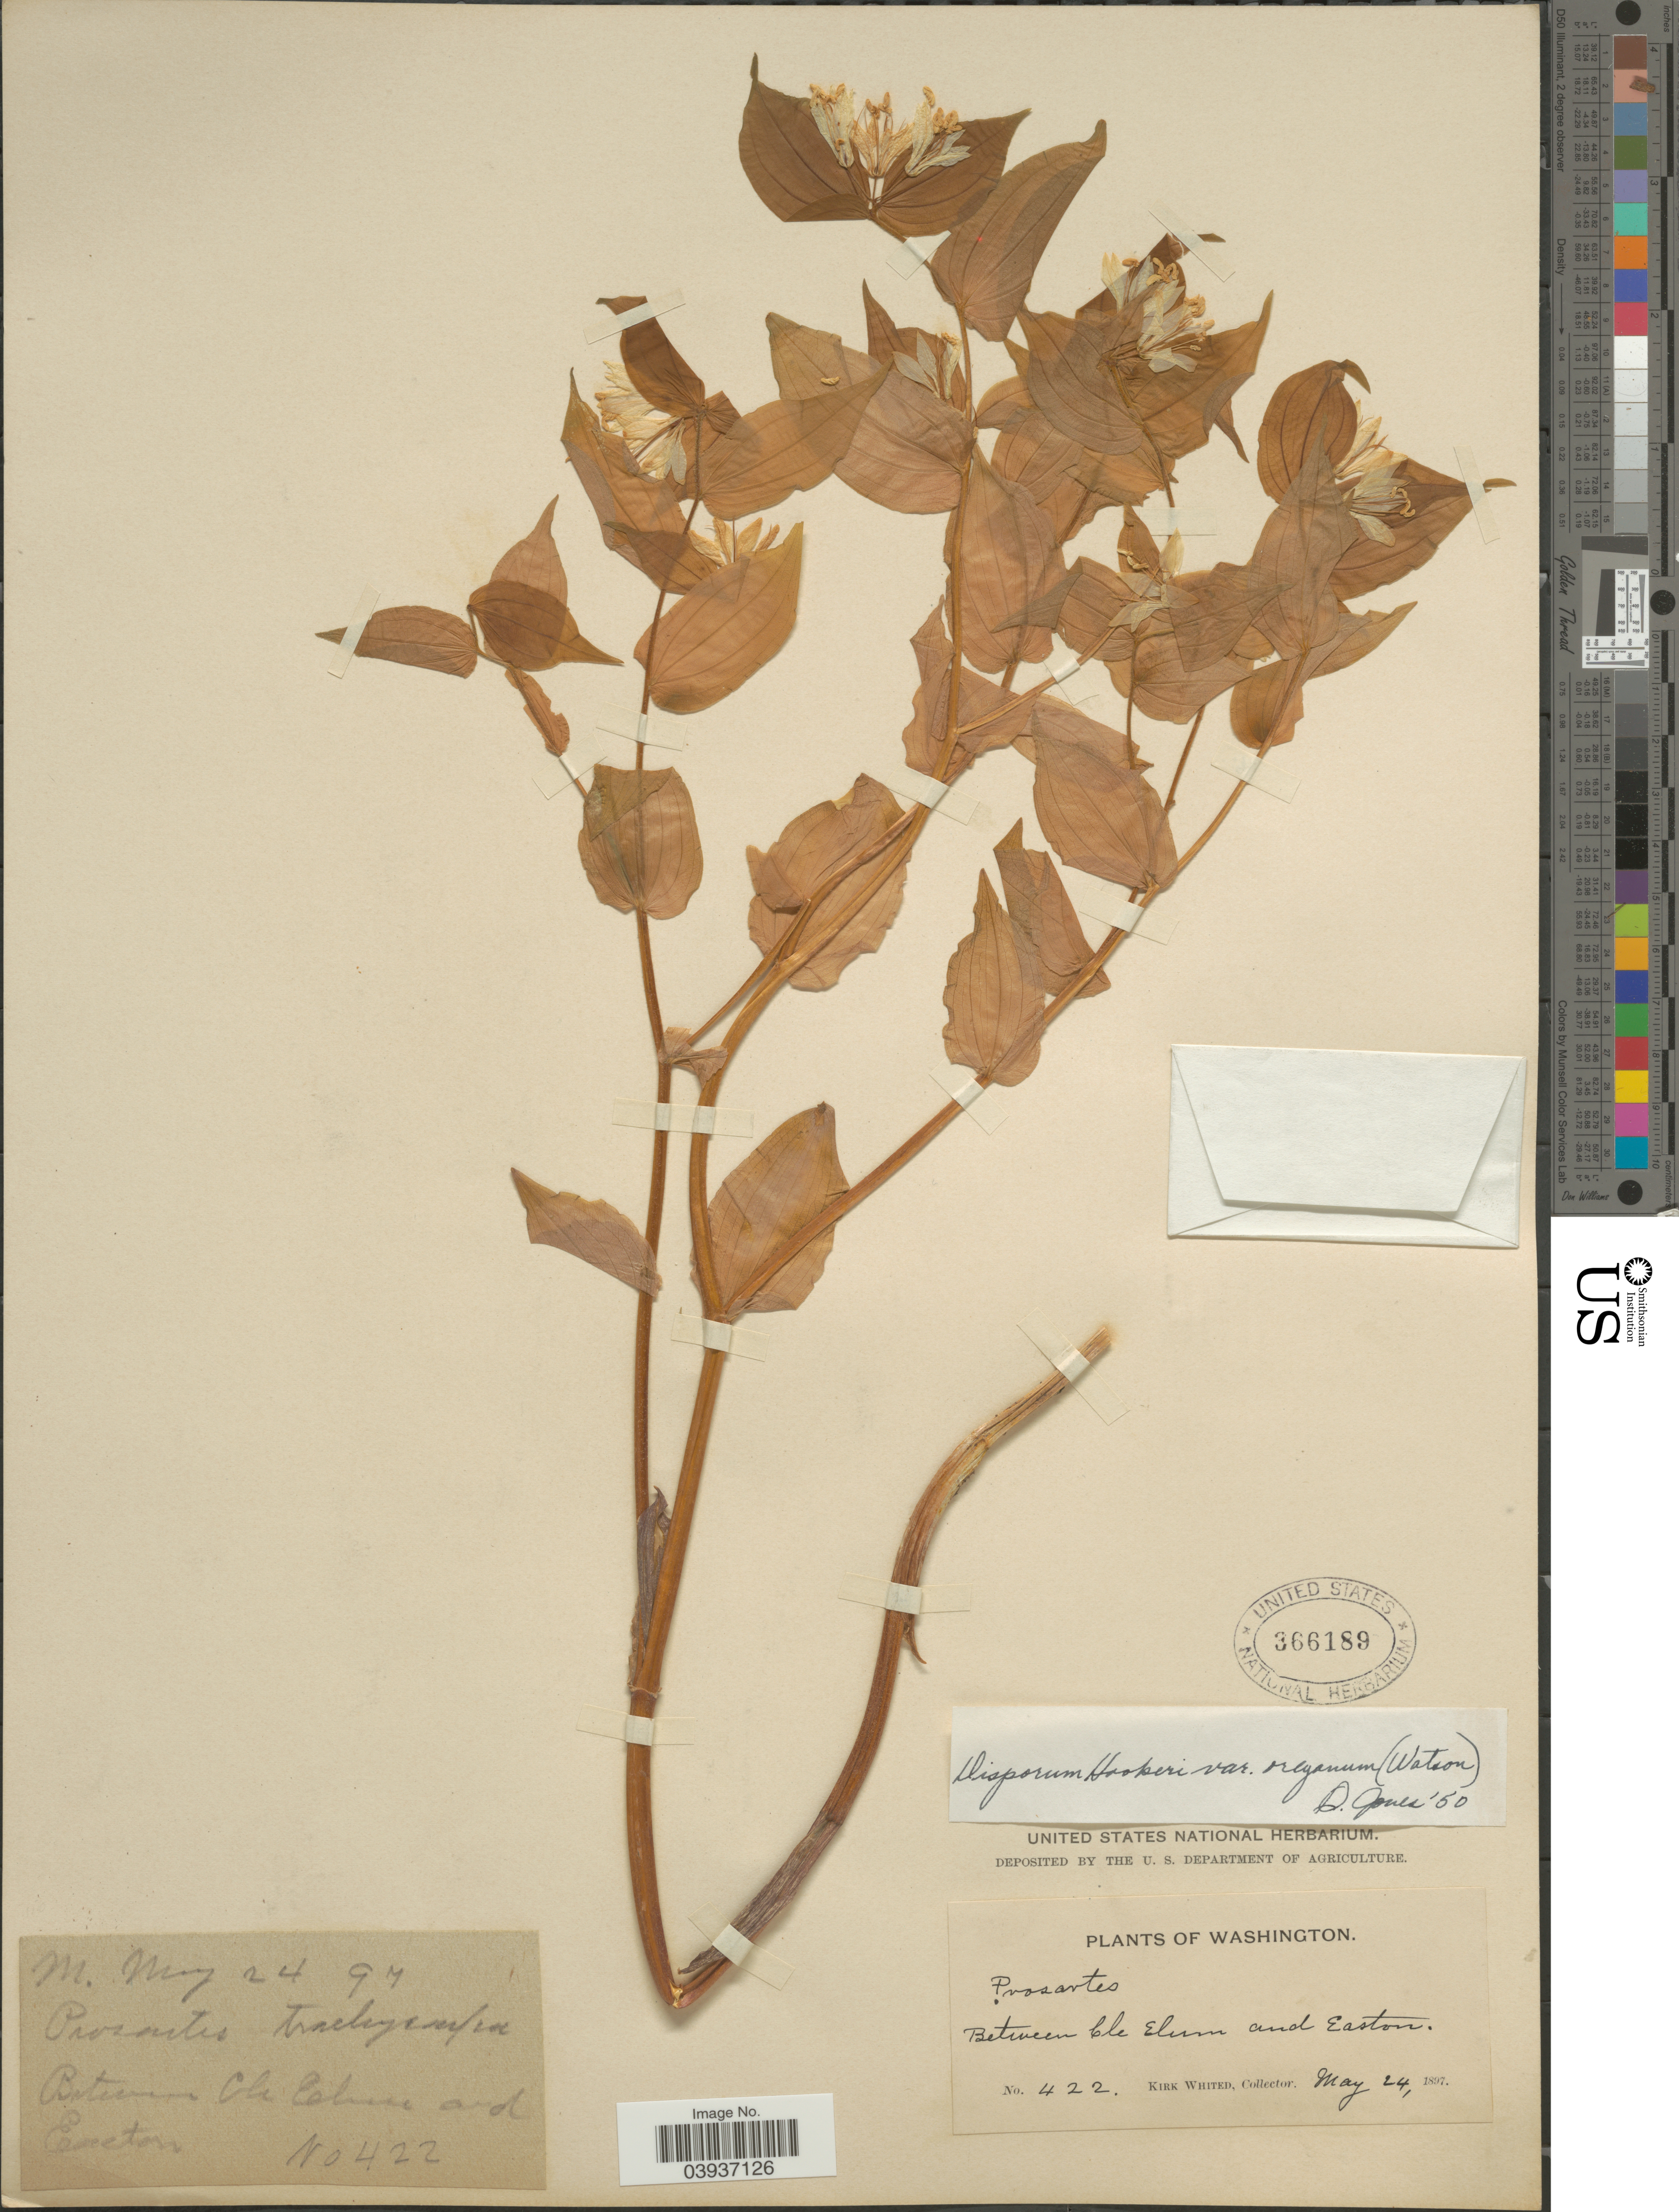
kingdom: Plantae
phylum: Tracheophyta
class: Liliopsida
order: Liliales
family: Colchicaceae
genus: Disporum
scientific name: Disporum hookeri var. oreganum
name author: (S. Watson) Q. Jones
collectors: K. Whited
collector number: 422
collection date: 1897-05-24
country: United States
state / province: Washington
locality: Between Cle Elum and Easton.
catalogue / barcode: US 366189